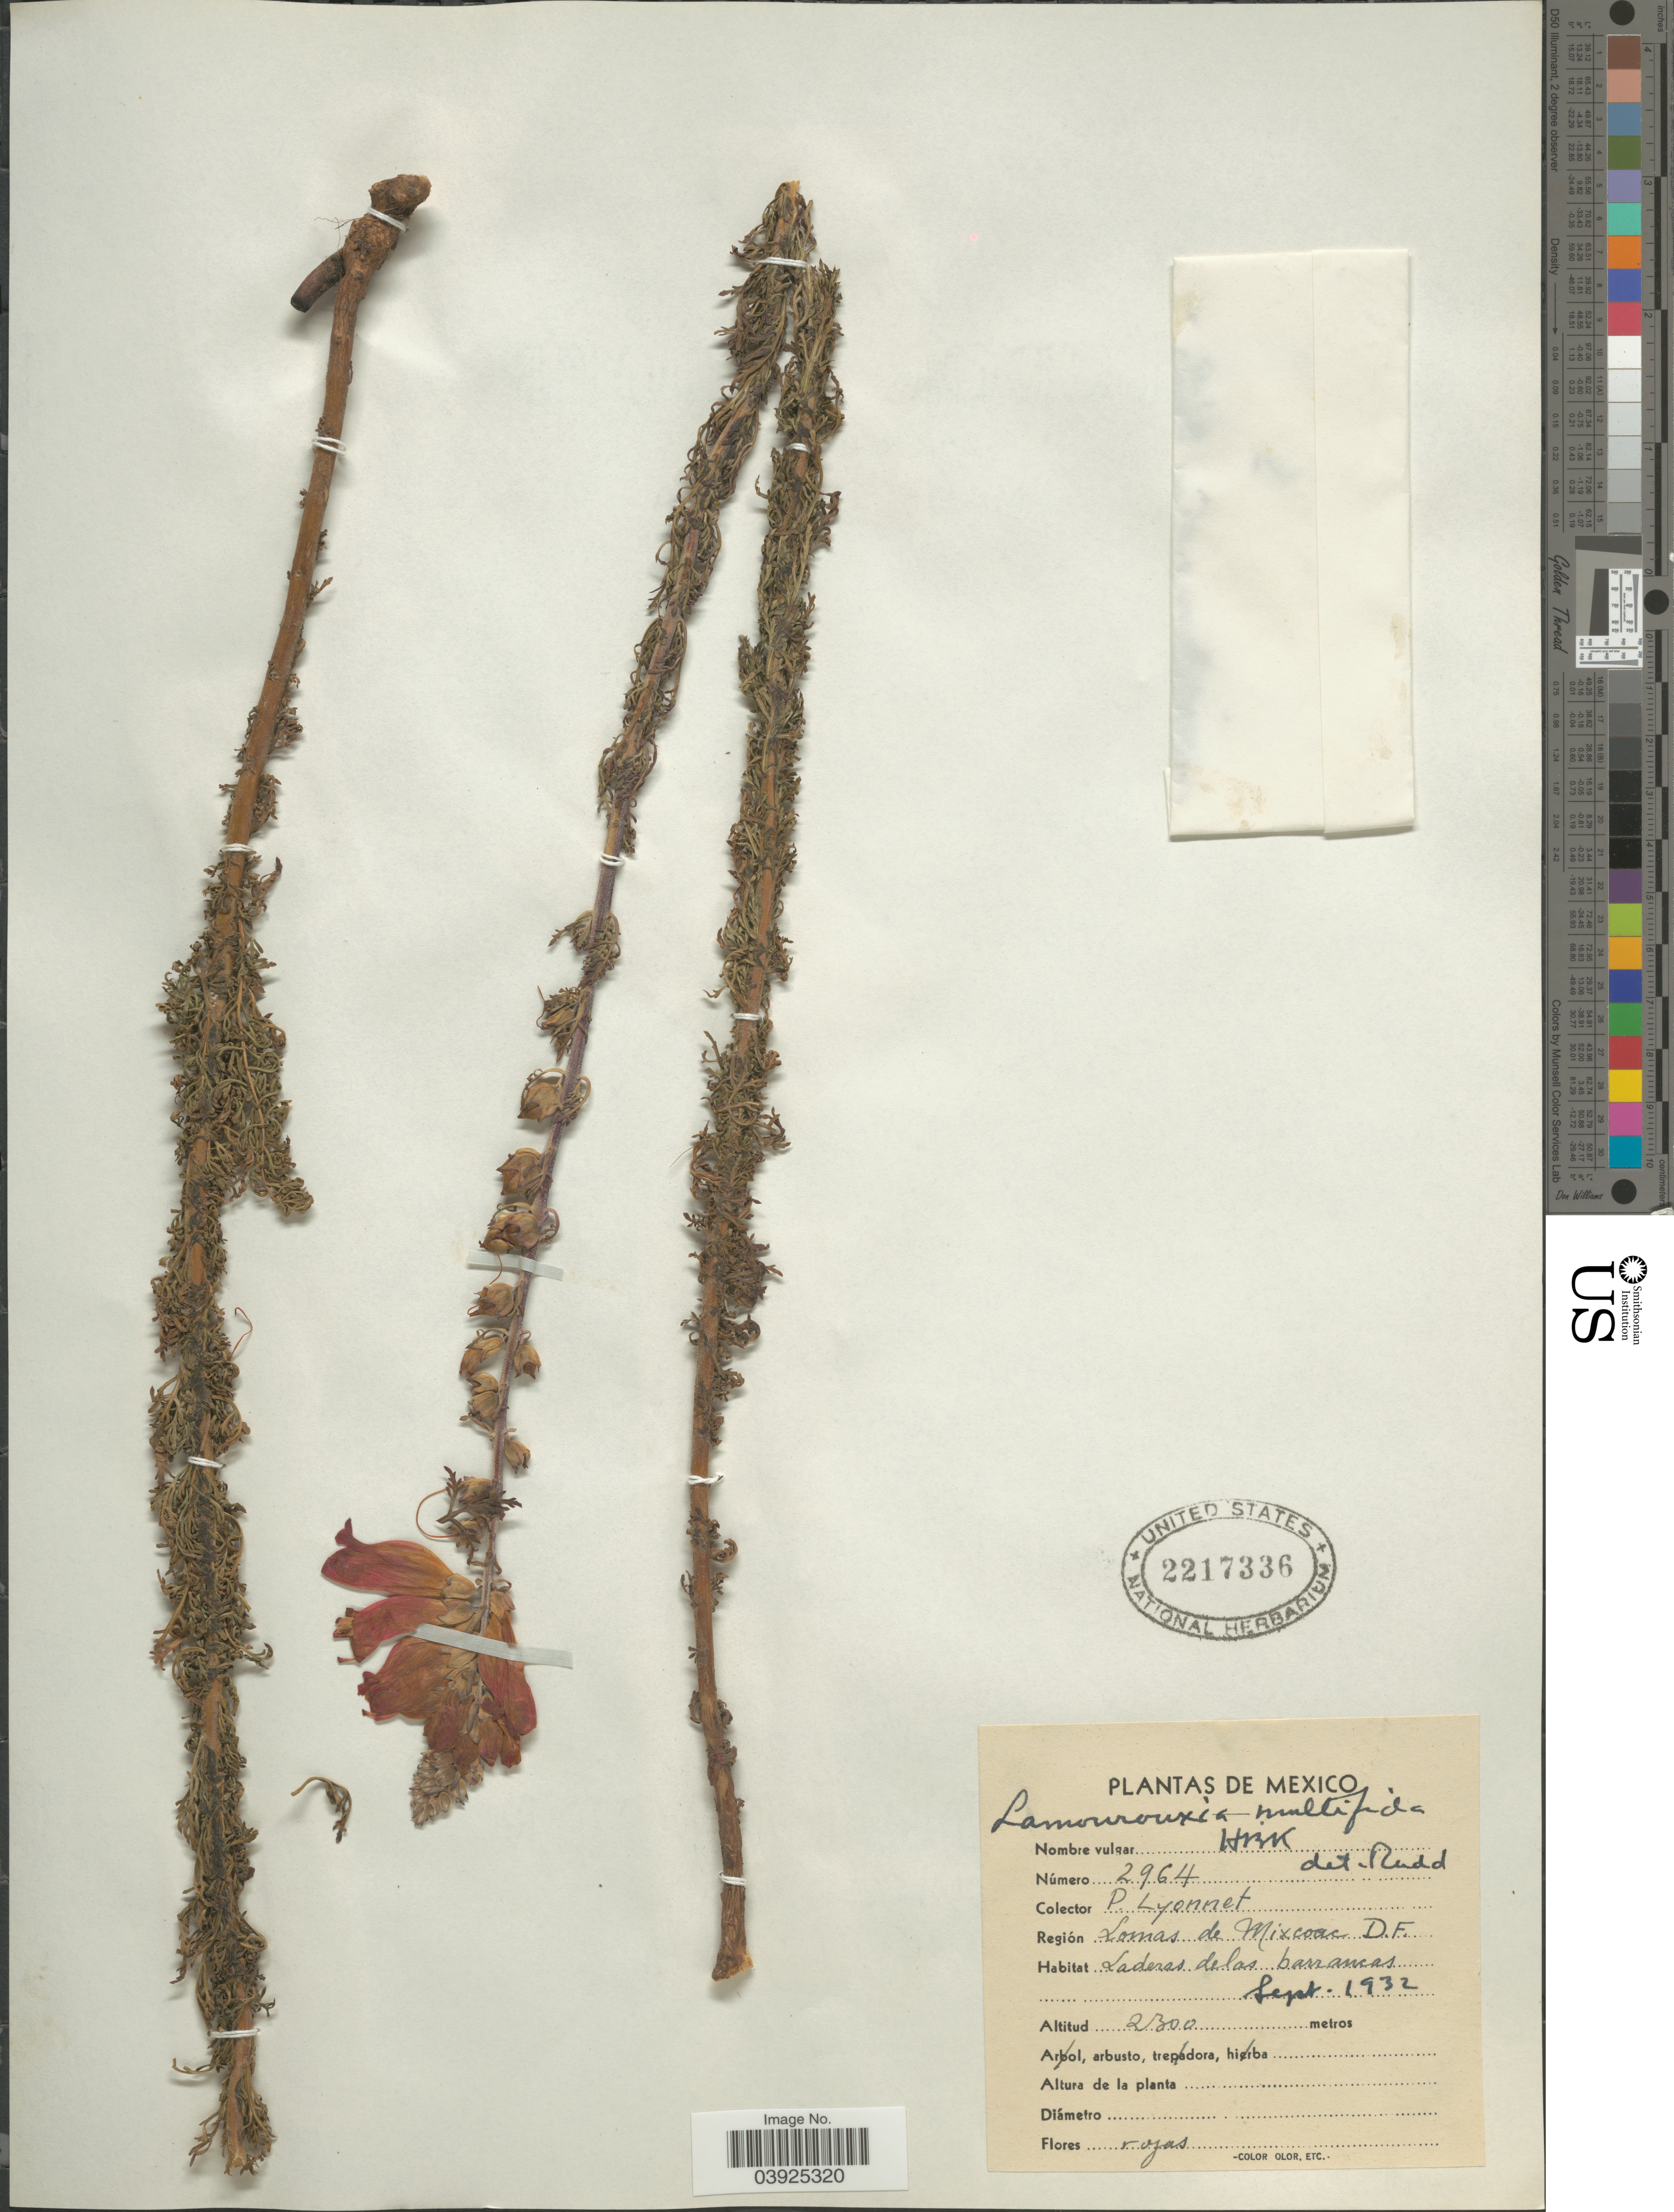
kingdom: Plantae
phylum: Tracheophyta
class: Magnoliopsida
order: Lamiales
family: Orobanchaceae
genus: Lamourouxia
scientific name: Lamourouxia multifida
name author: Kunth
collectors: P. Lyonnet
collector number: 2964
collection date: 1932-09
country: Mexico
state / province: Distrito Federal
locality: Lomas de Mixcoac.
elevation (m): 2300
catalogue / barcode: US 2217336